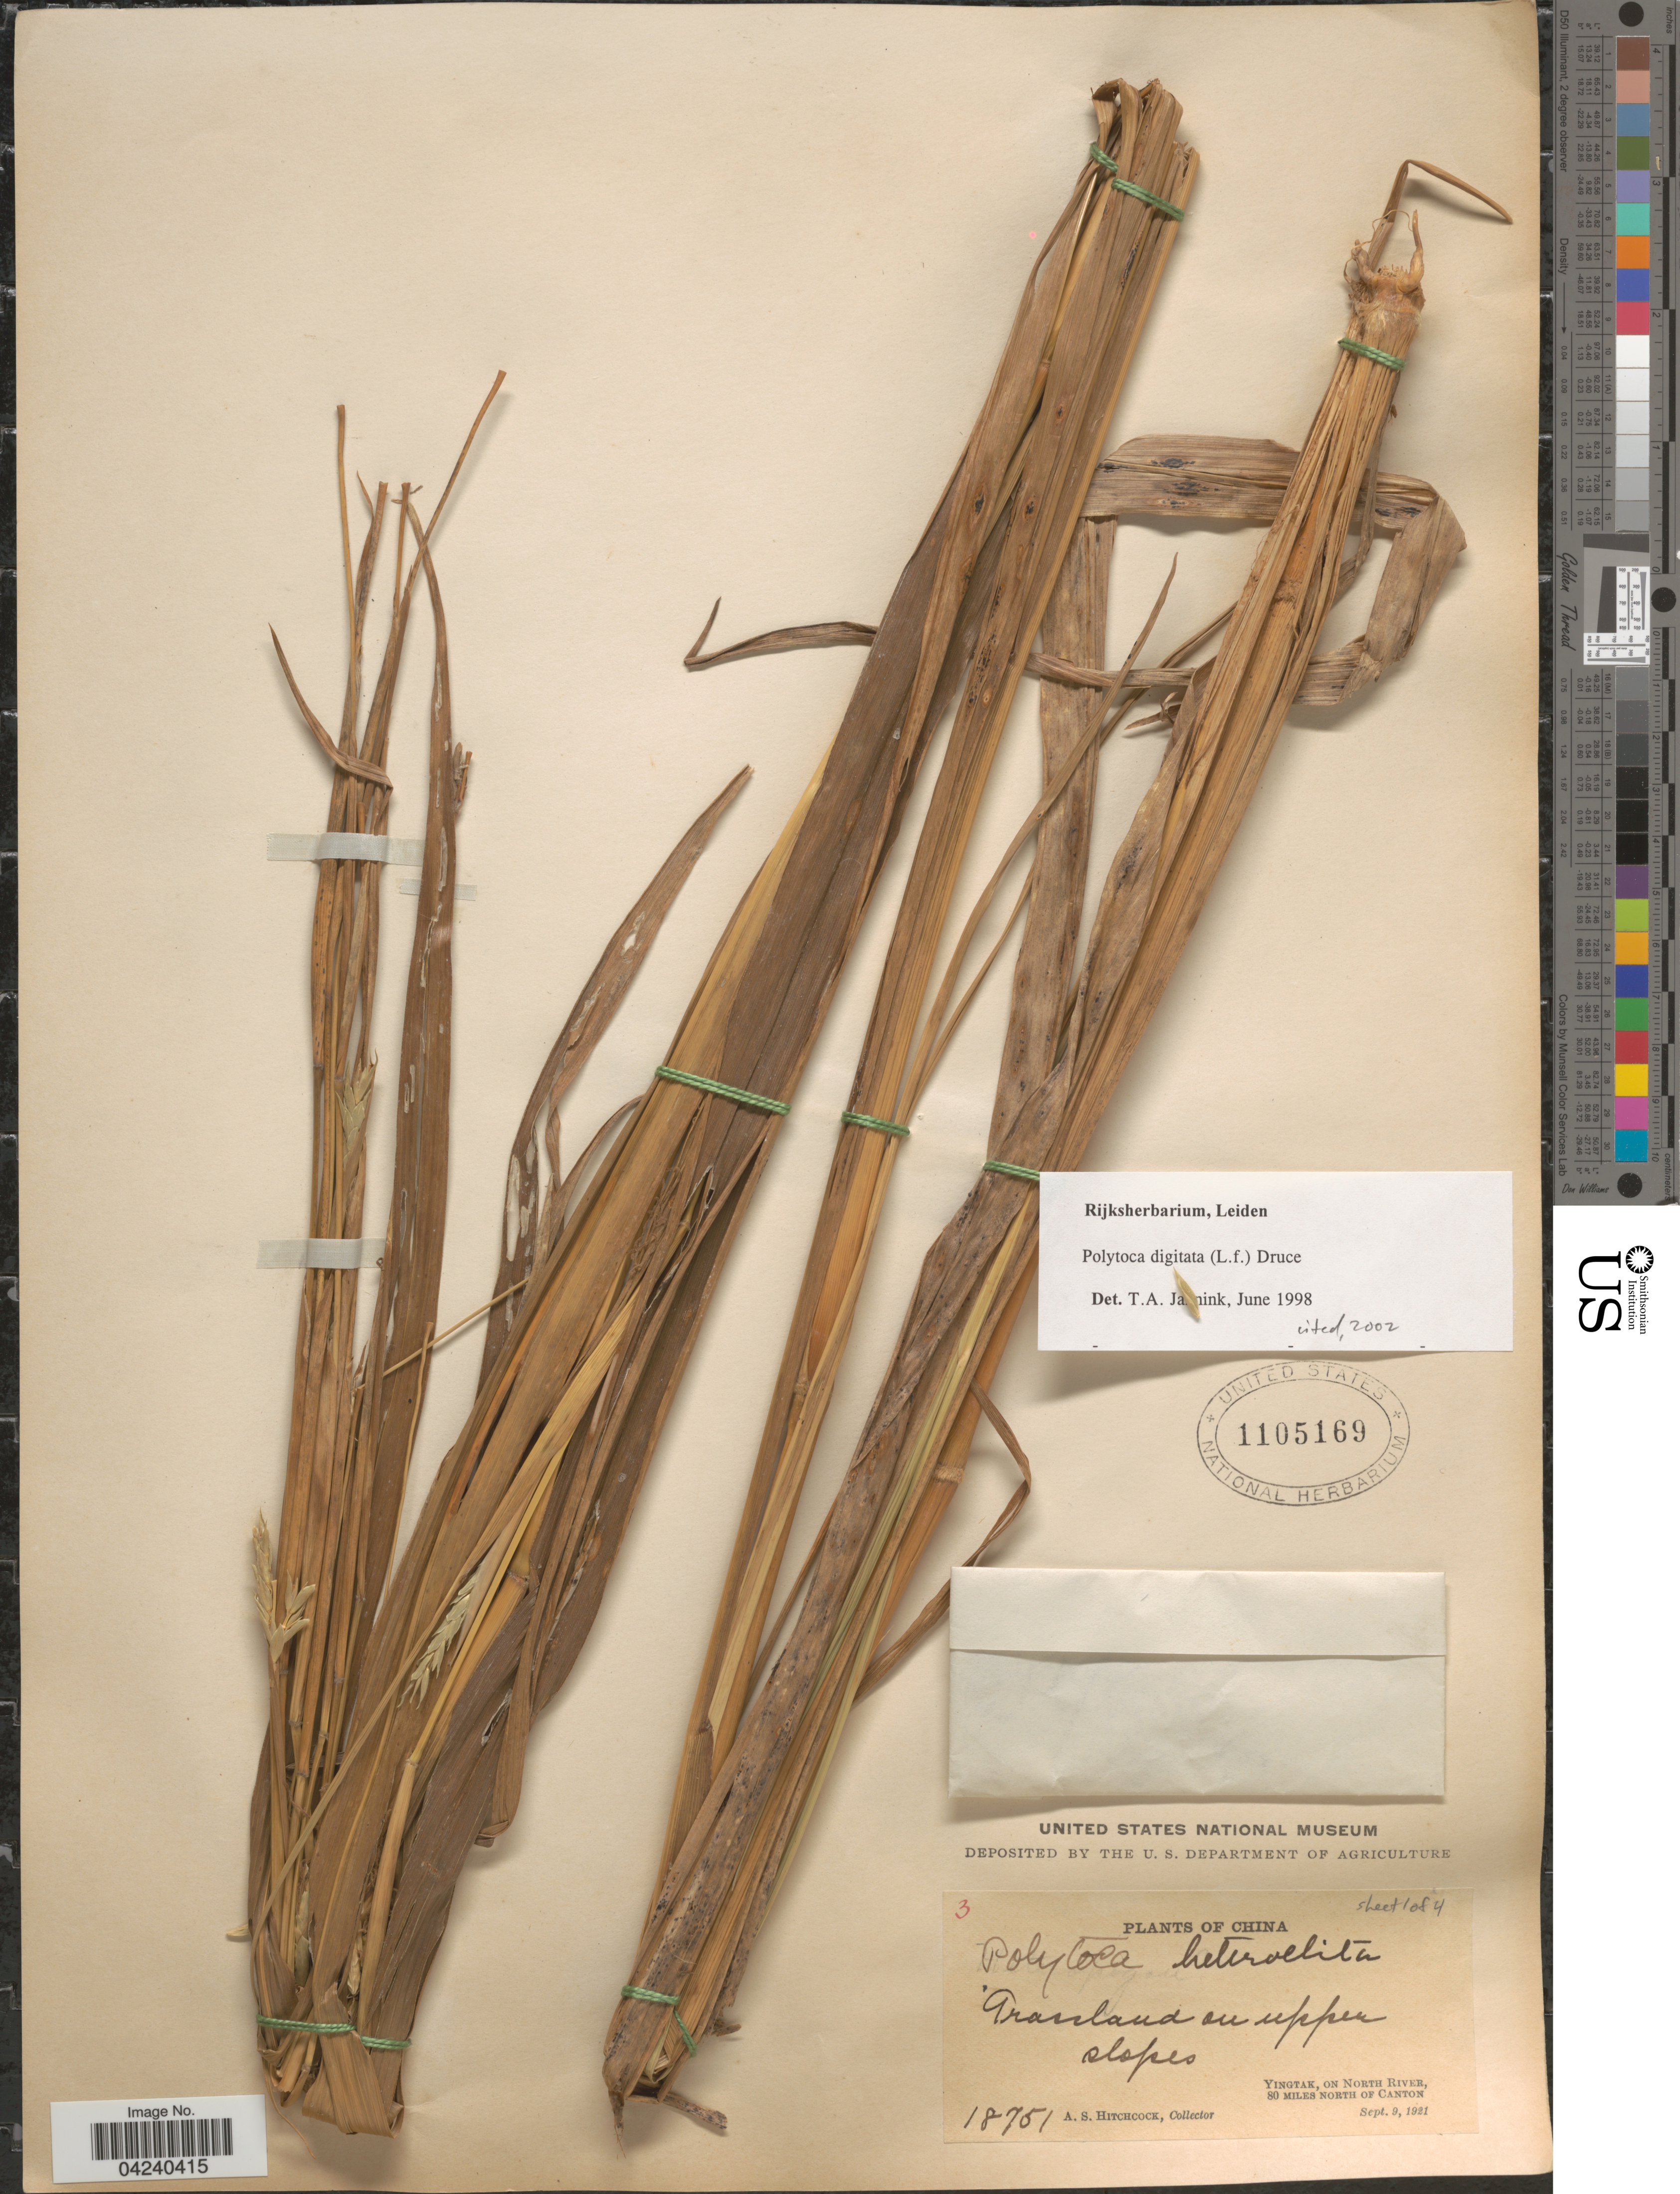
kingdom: Plantae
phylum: Tracheophyta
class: Liliopsida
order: Poales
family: Poaceae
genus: Polytoca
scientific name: Polytoca digitata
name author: (L. f.) Druce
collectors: A. S. Hitchcock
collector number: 18751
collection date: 1921-09-09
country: China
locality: Yingtak, on North River, 80 miles North of Canton.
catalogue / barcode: US 1105169